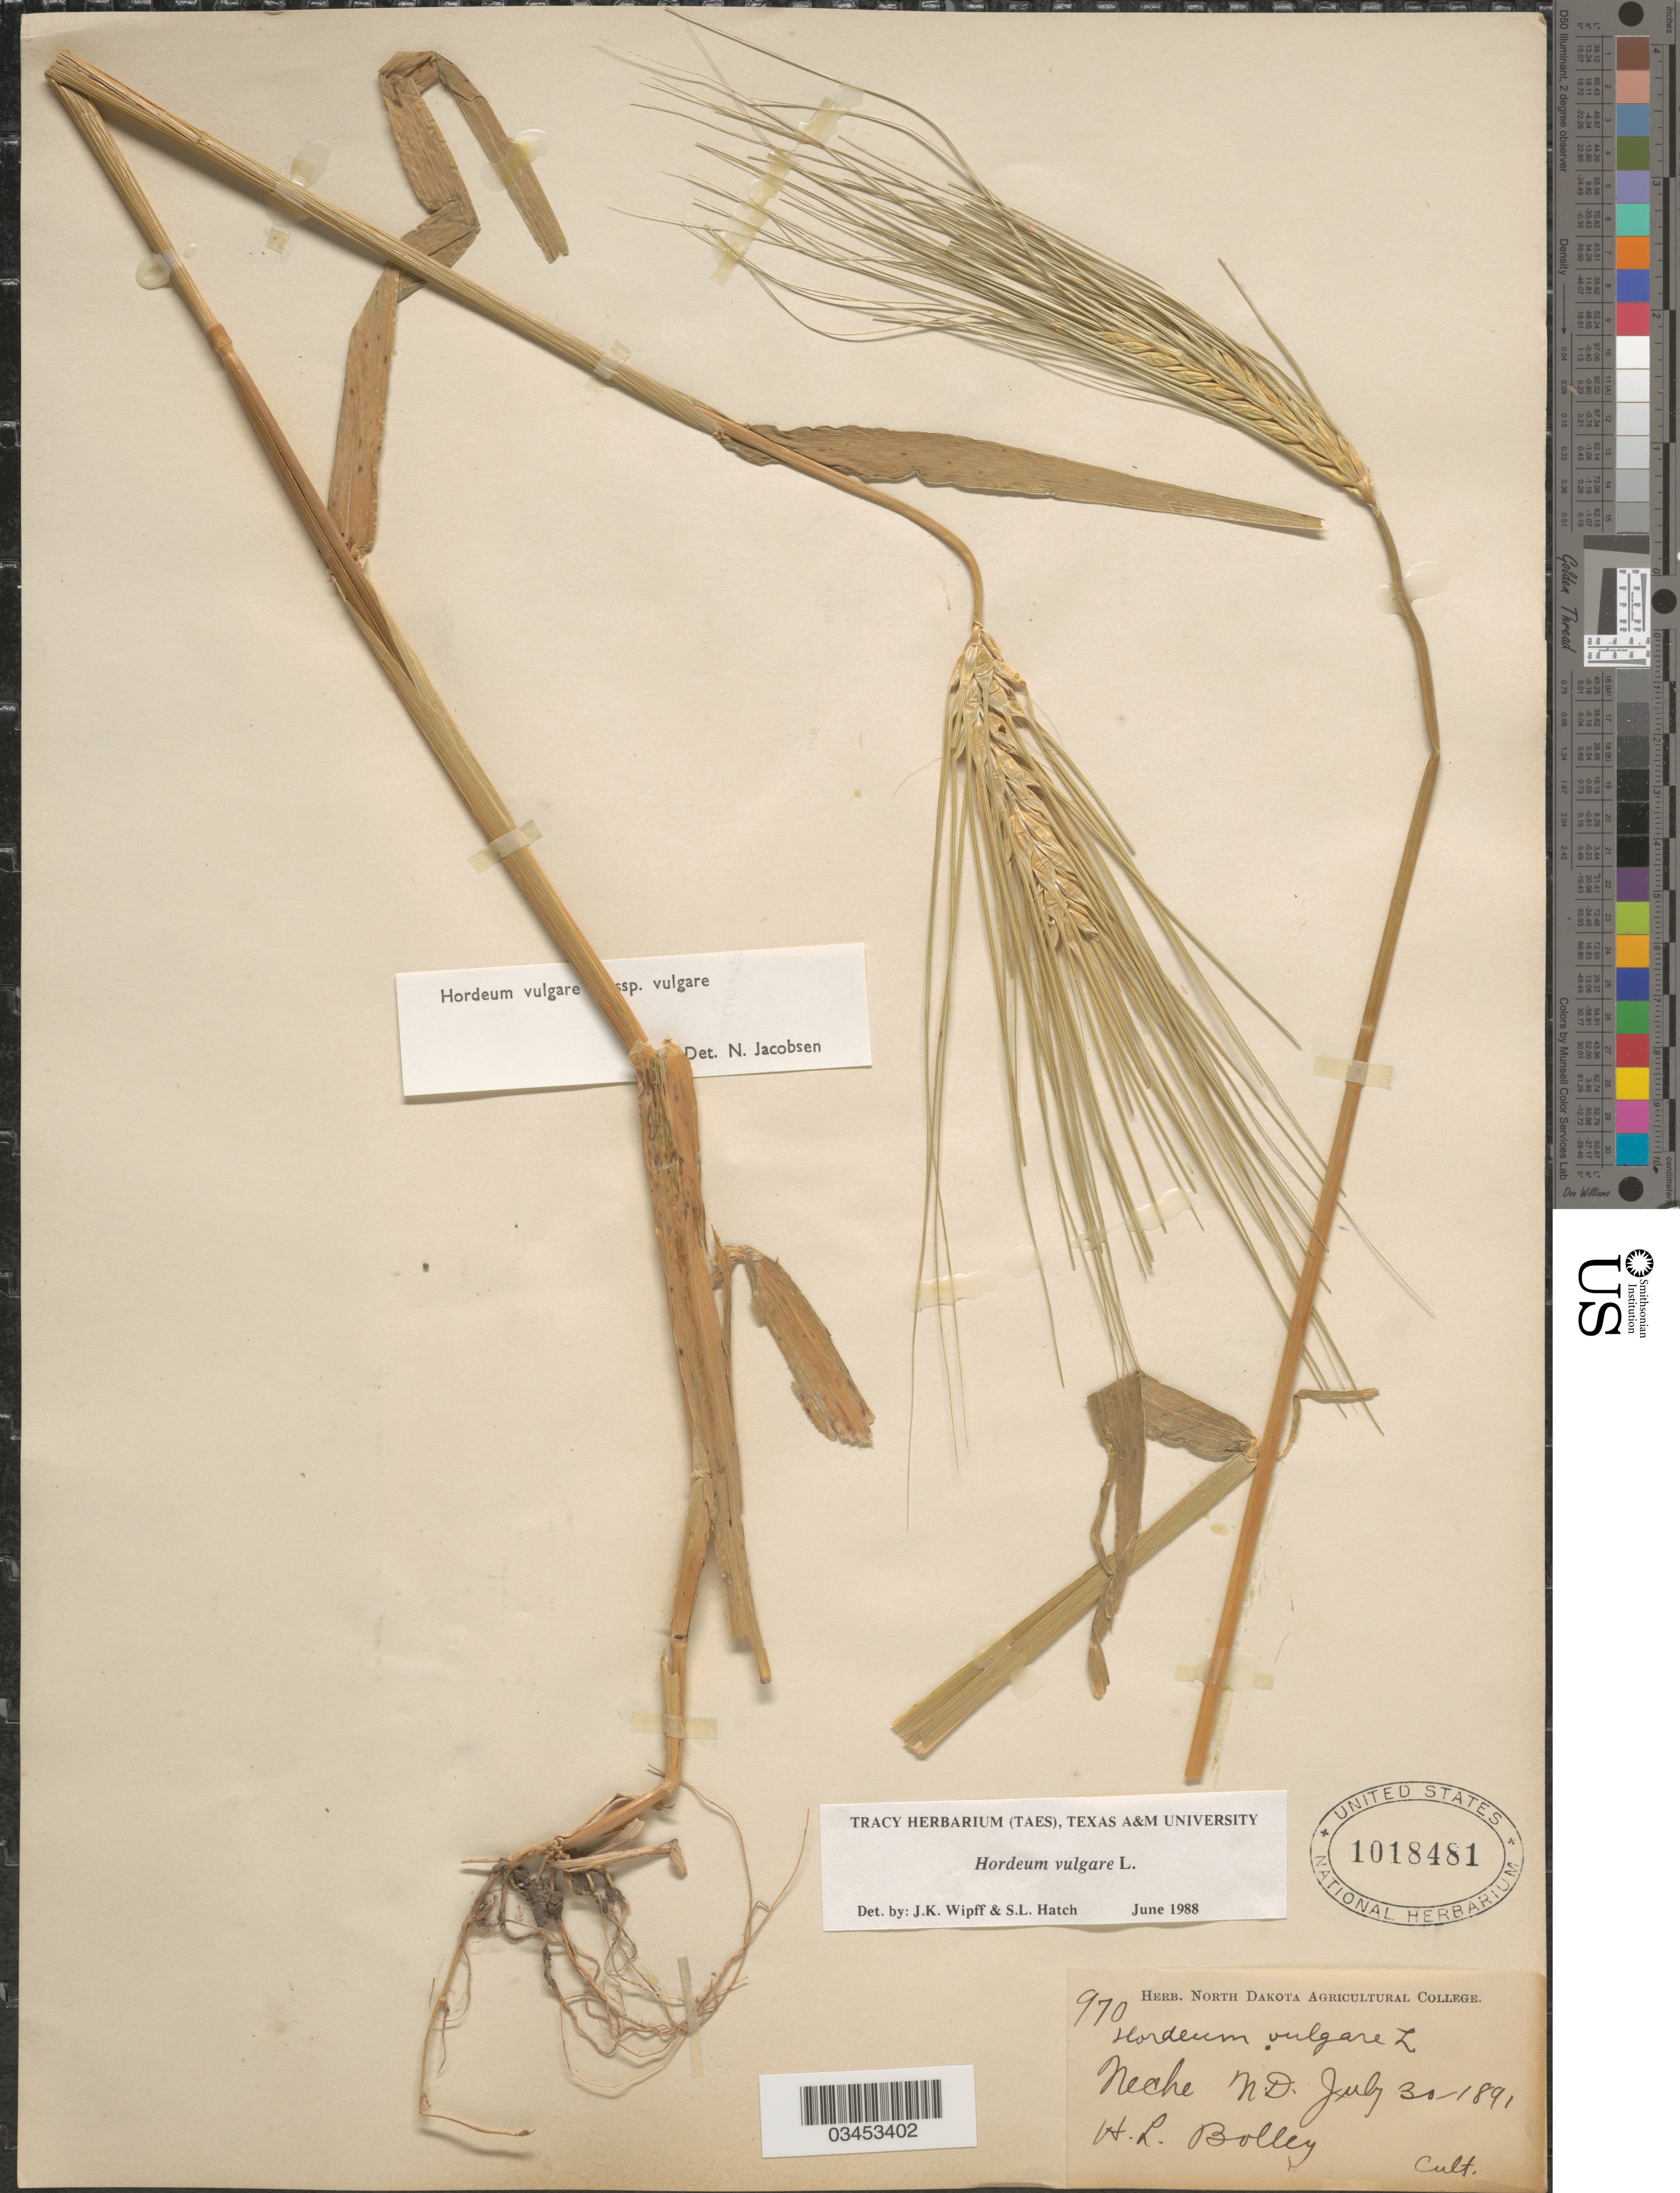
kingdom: Plantae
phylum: Tracheophyta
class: Liliopsida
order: Poales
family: Poaceae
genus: Hordeum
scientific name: Hordeum vulgare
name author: L.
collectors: H. Bolley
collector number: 970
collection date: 1891-07-30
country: United States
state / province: North Dakota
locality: Neche.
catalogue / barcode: US 1018481